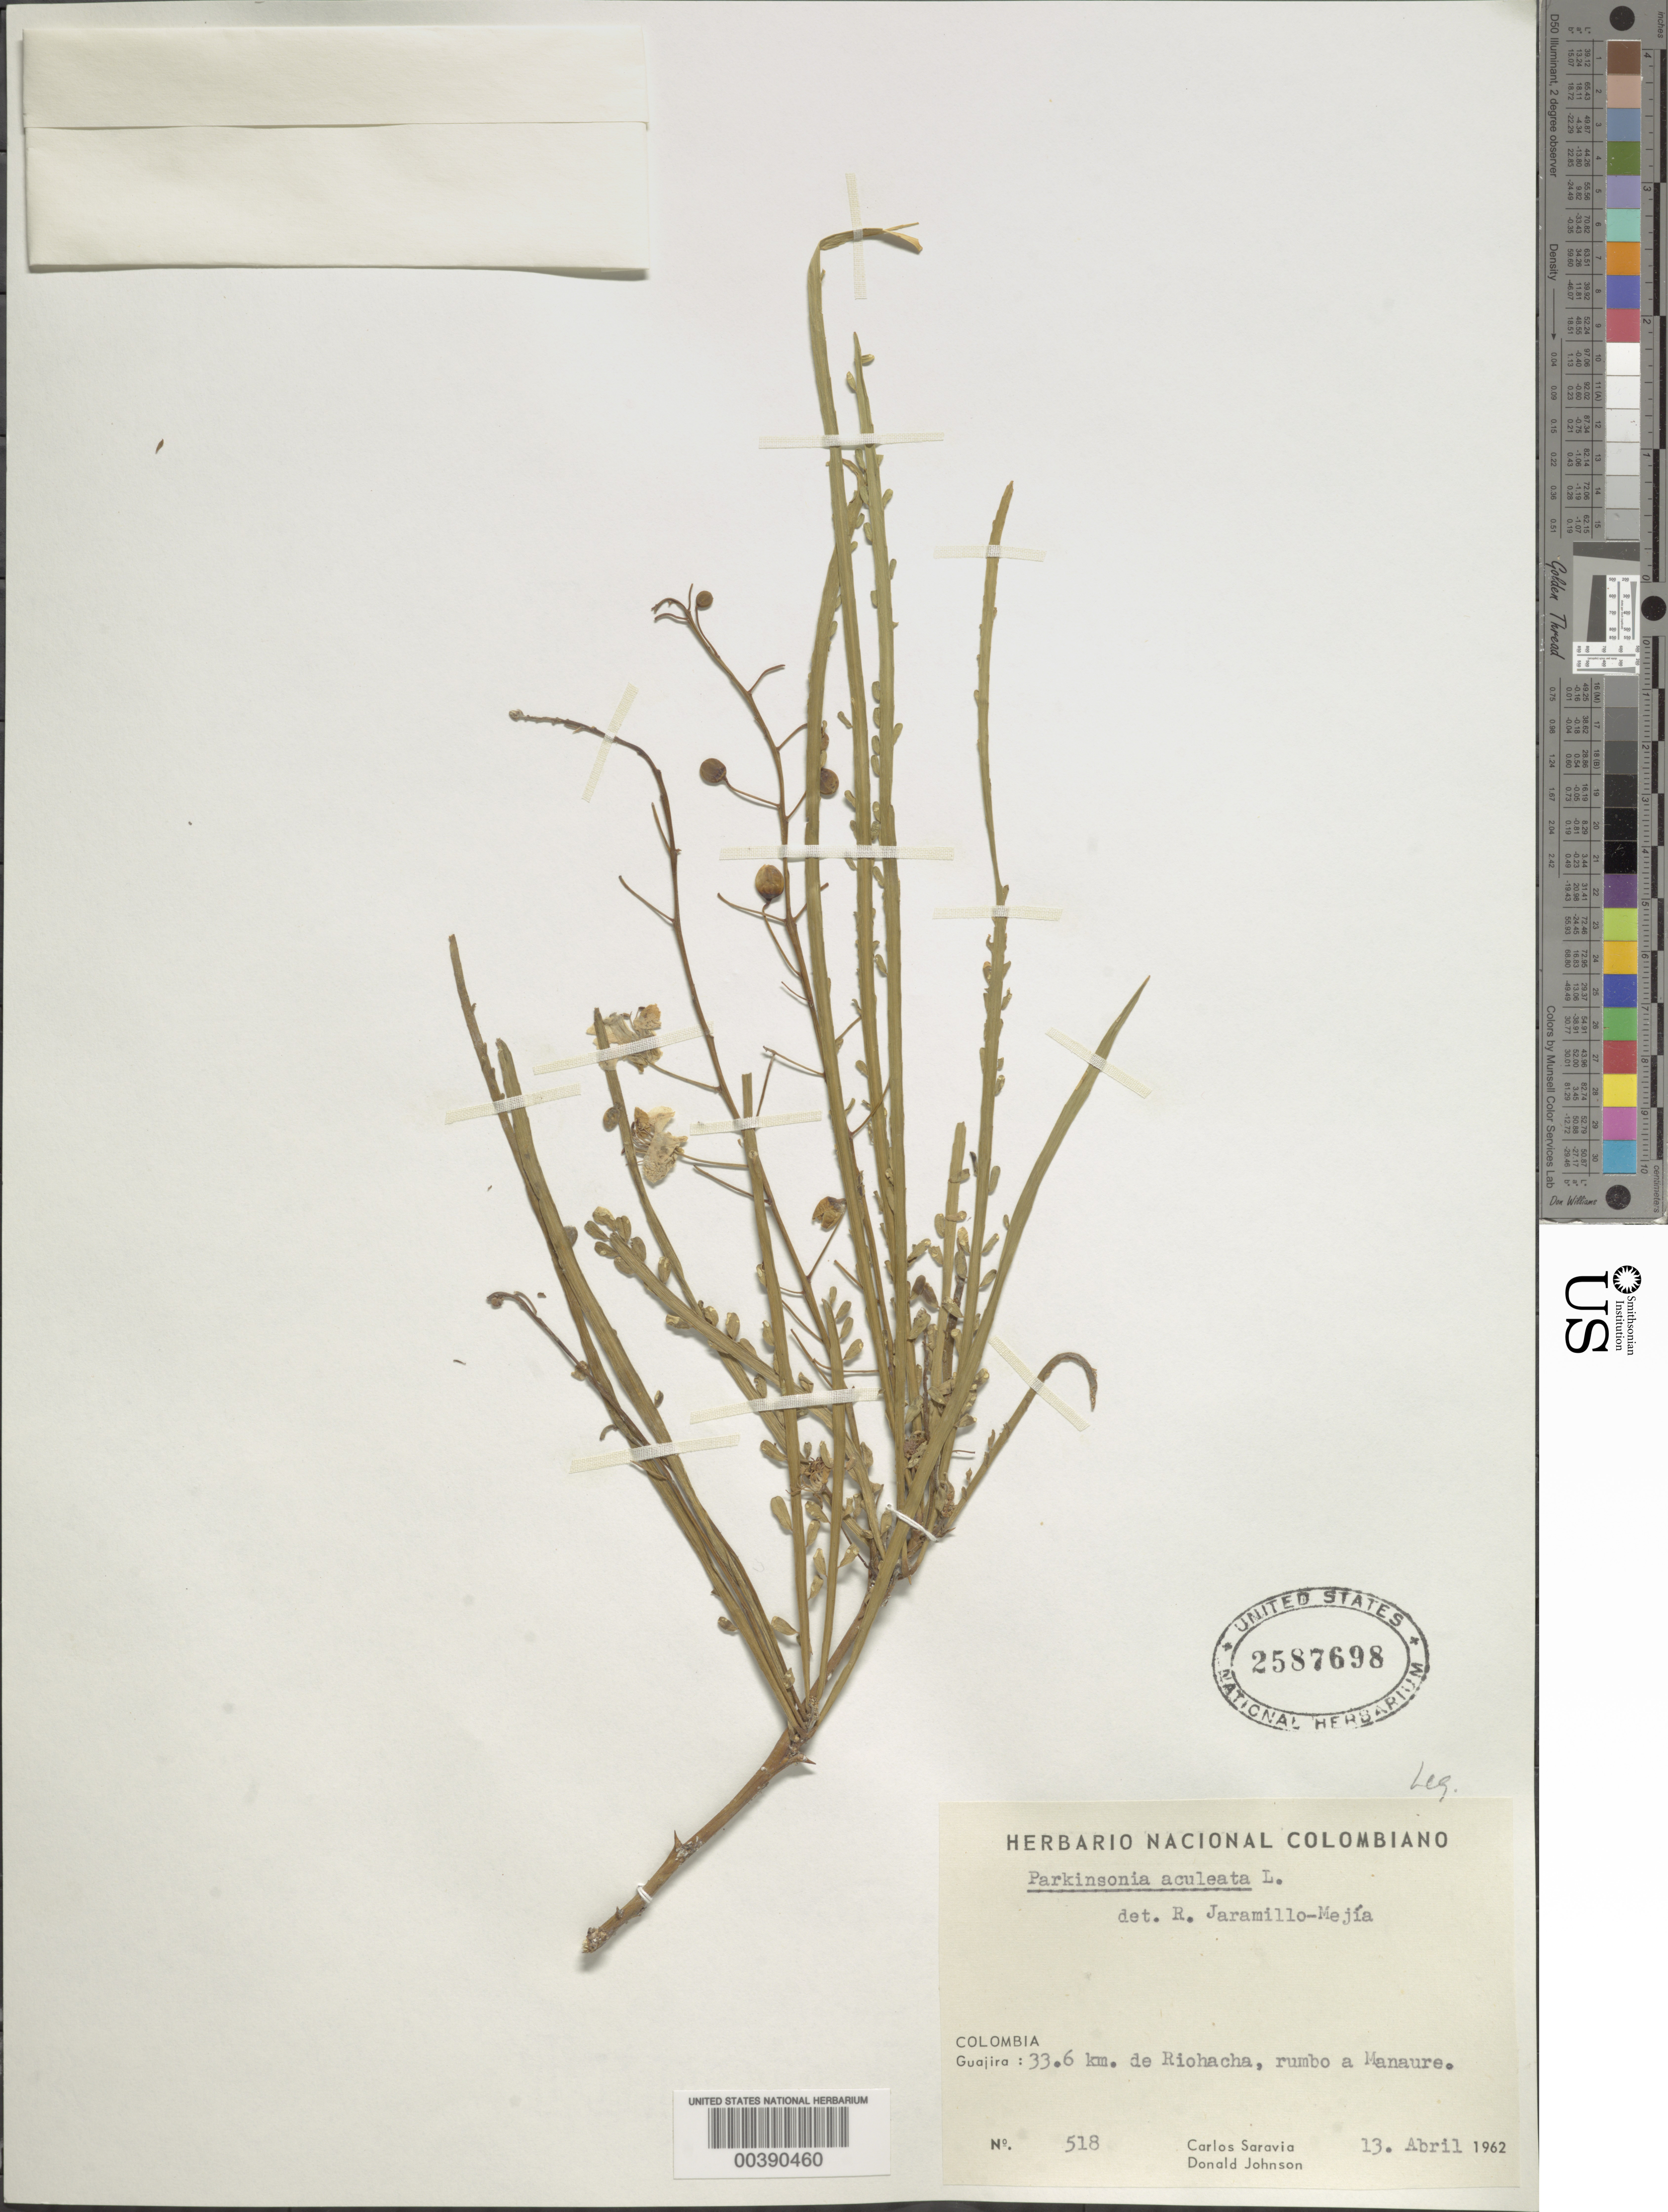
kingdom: Plantae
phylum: Tracheophyta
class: Magnoliopsida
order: Fabales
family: Fabaceae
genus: Parkinsonia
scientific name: Parkinsonia aculeata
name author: L.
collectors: C. Saravia T. & D. Johnson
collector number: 518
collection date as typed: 13 Apr 1962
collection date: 1962-04-13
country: Colombia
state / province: La Guajira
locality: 33.6 km de Rio Hacha, Rumbo a Manaure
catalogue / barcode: US 2587698